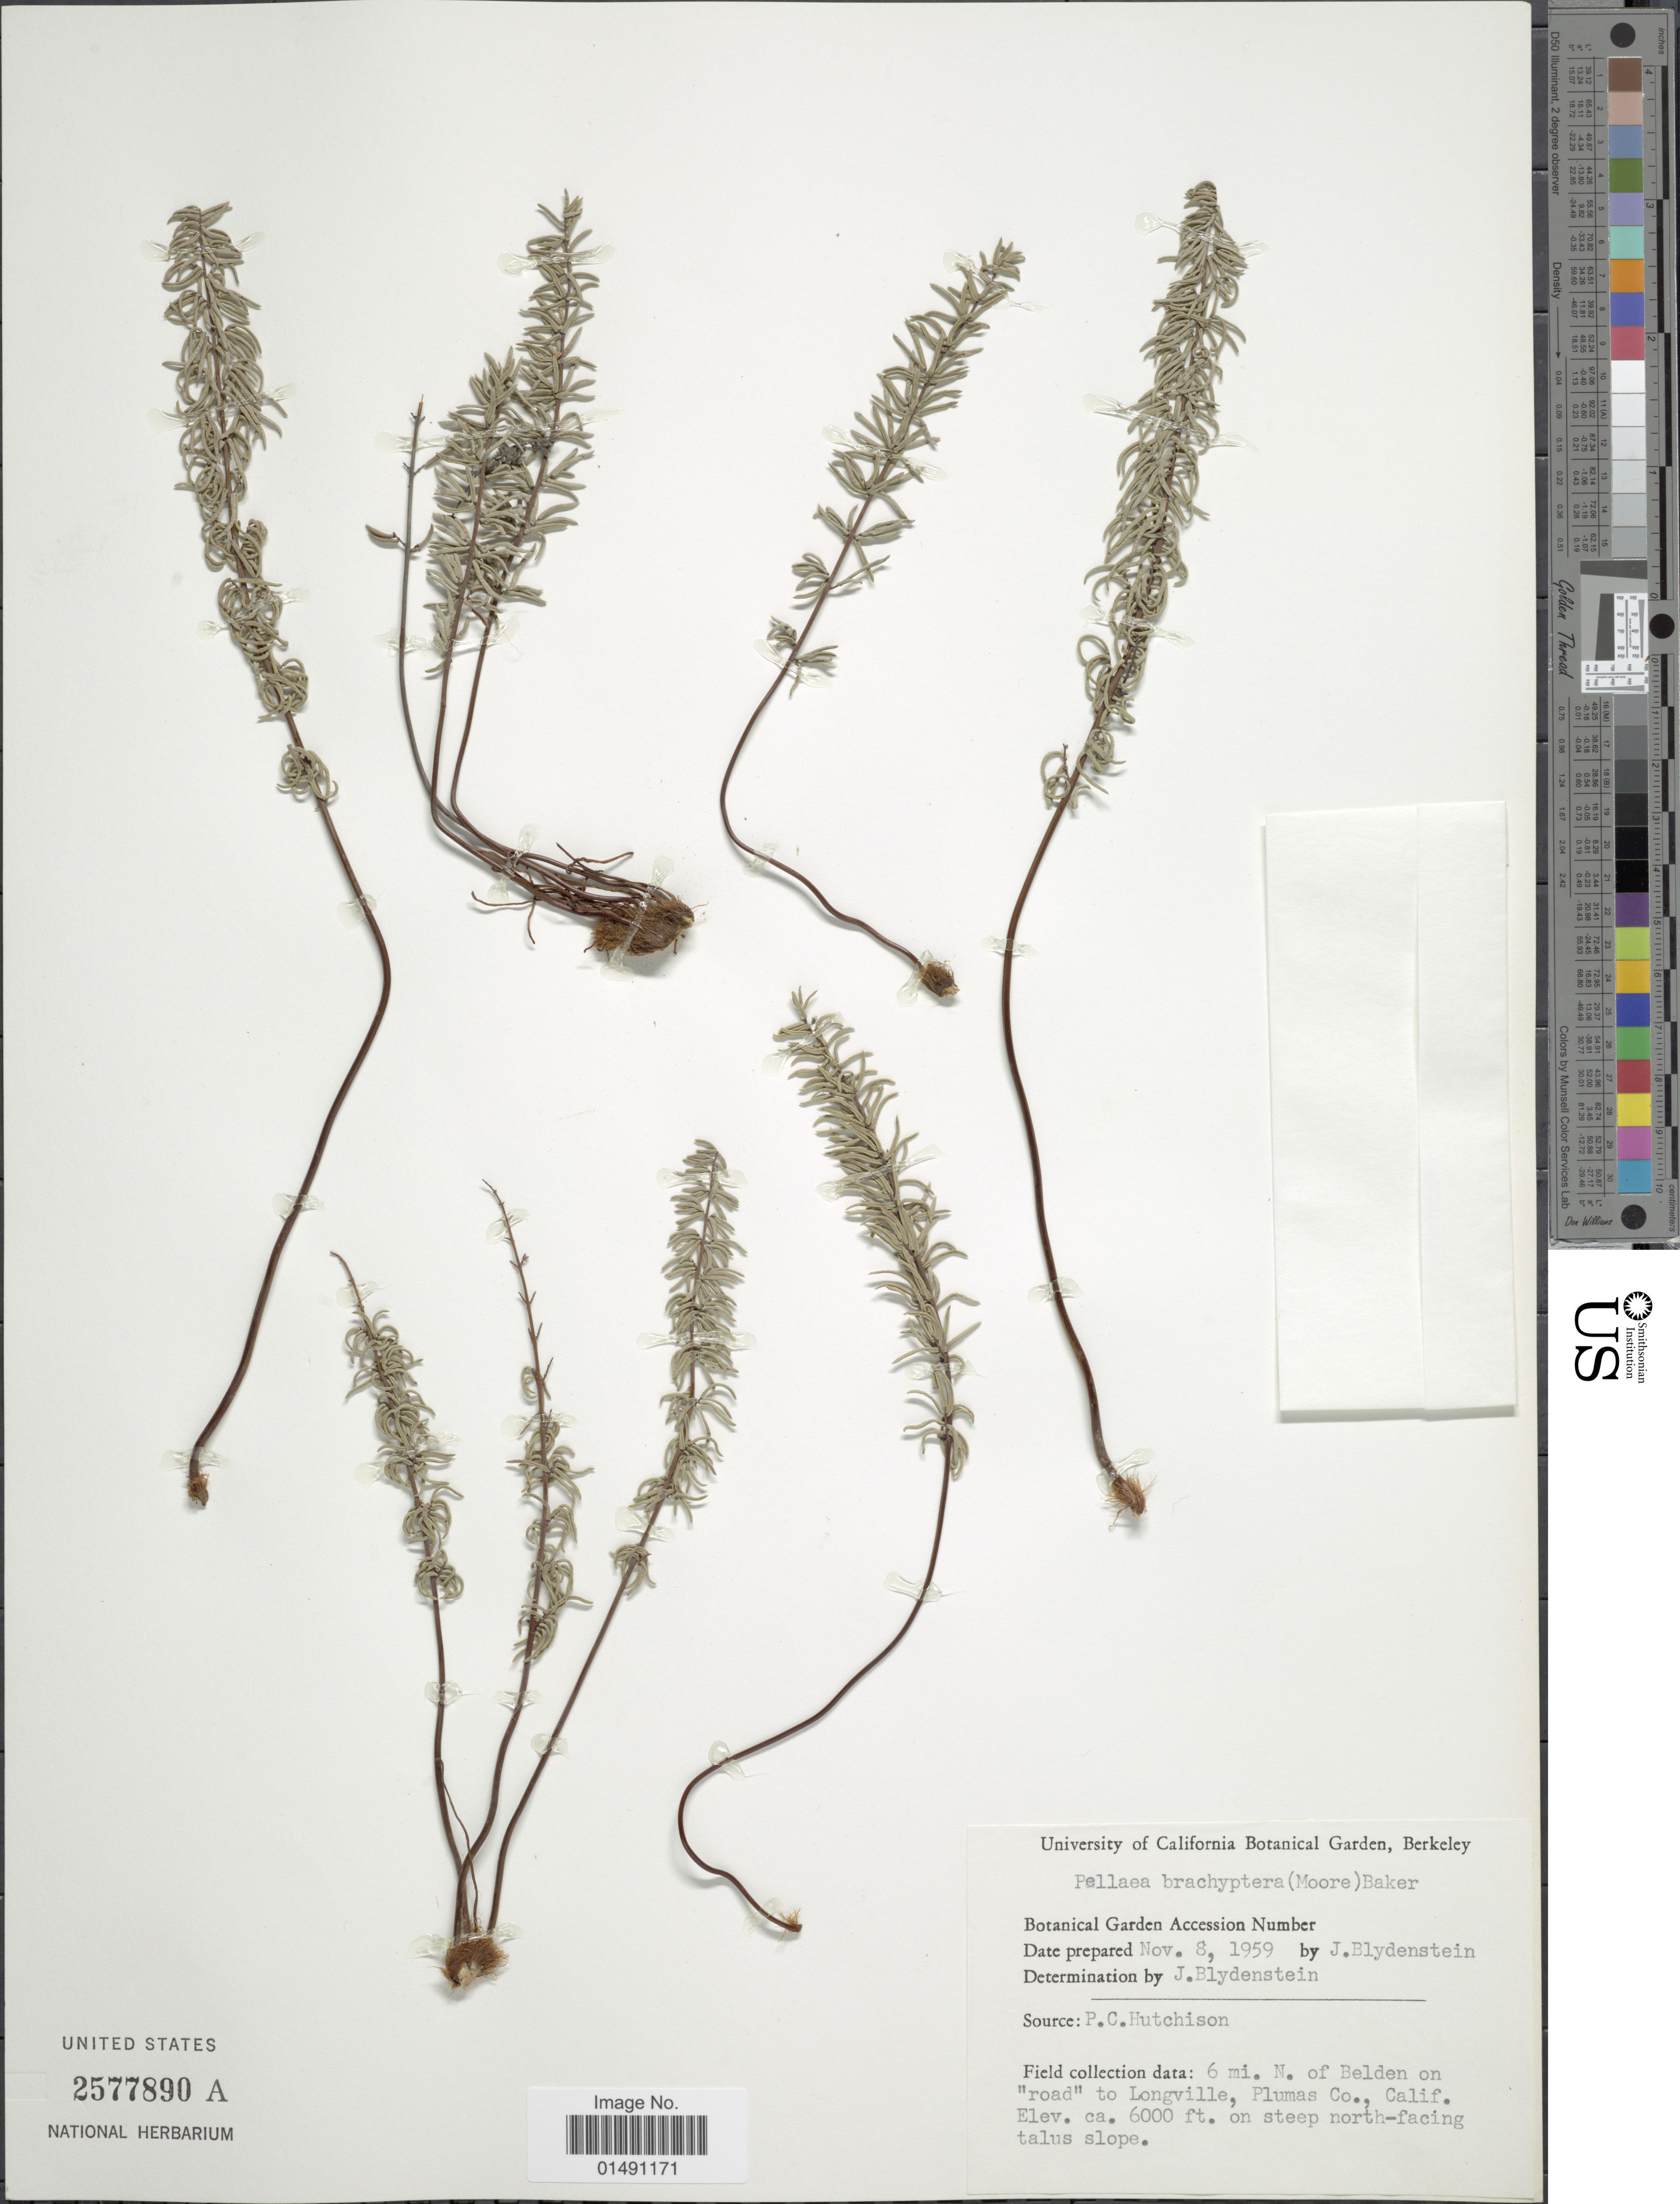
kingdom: Plantae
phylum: Tracheophyta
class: Polypodiopsida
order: Polypodiales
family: Pteridaceae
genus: Pellaea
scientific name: Pellaea brachyptera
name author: (T. Moore) Baker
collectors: J. Blydenstein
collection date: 1959-11-08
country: United States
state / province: California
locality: University of California Botanical Garden, Berkley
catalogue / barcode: US 2577890A